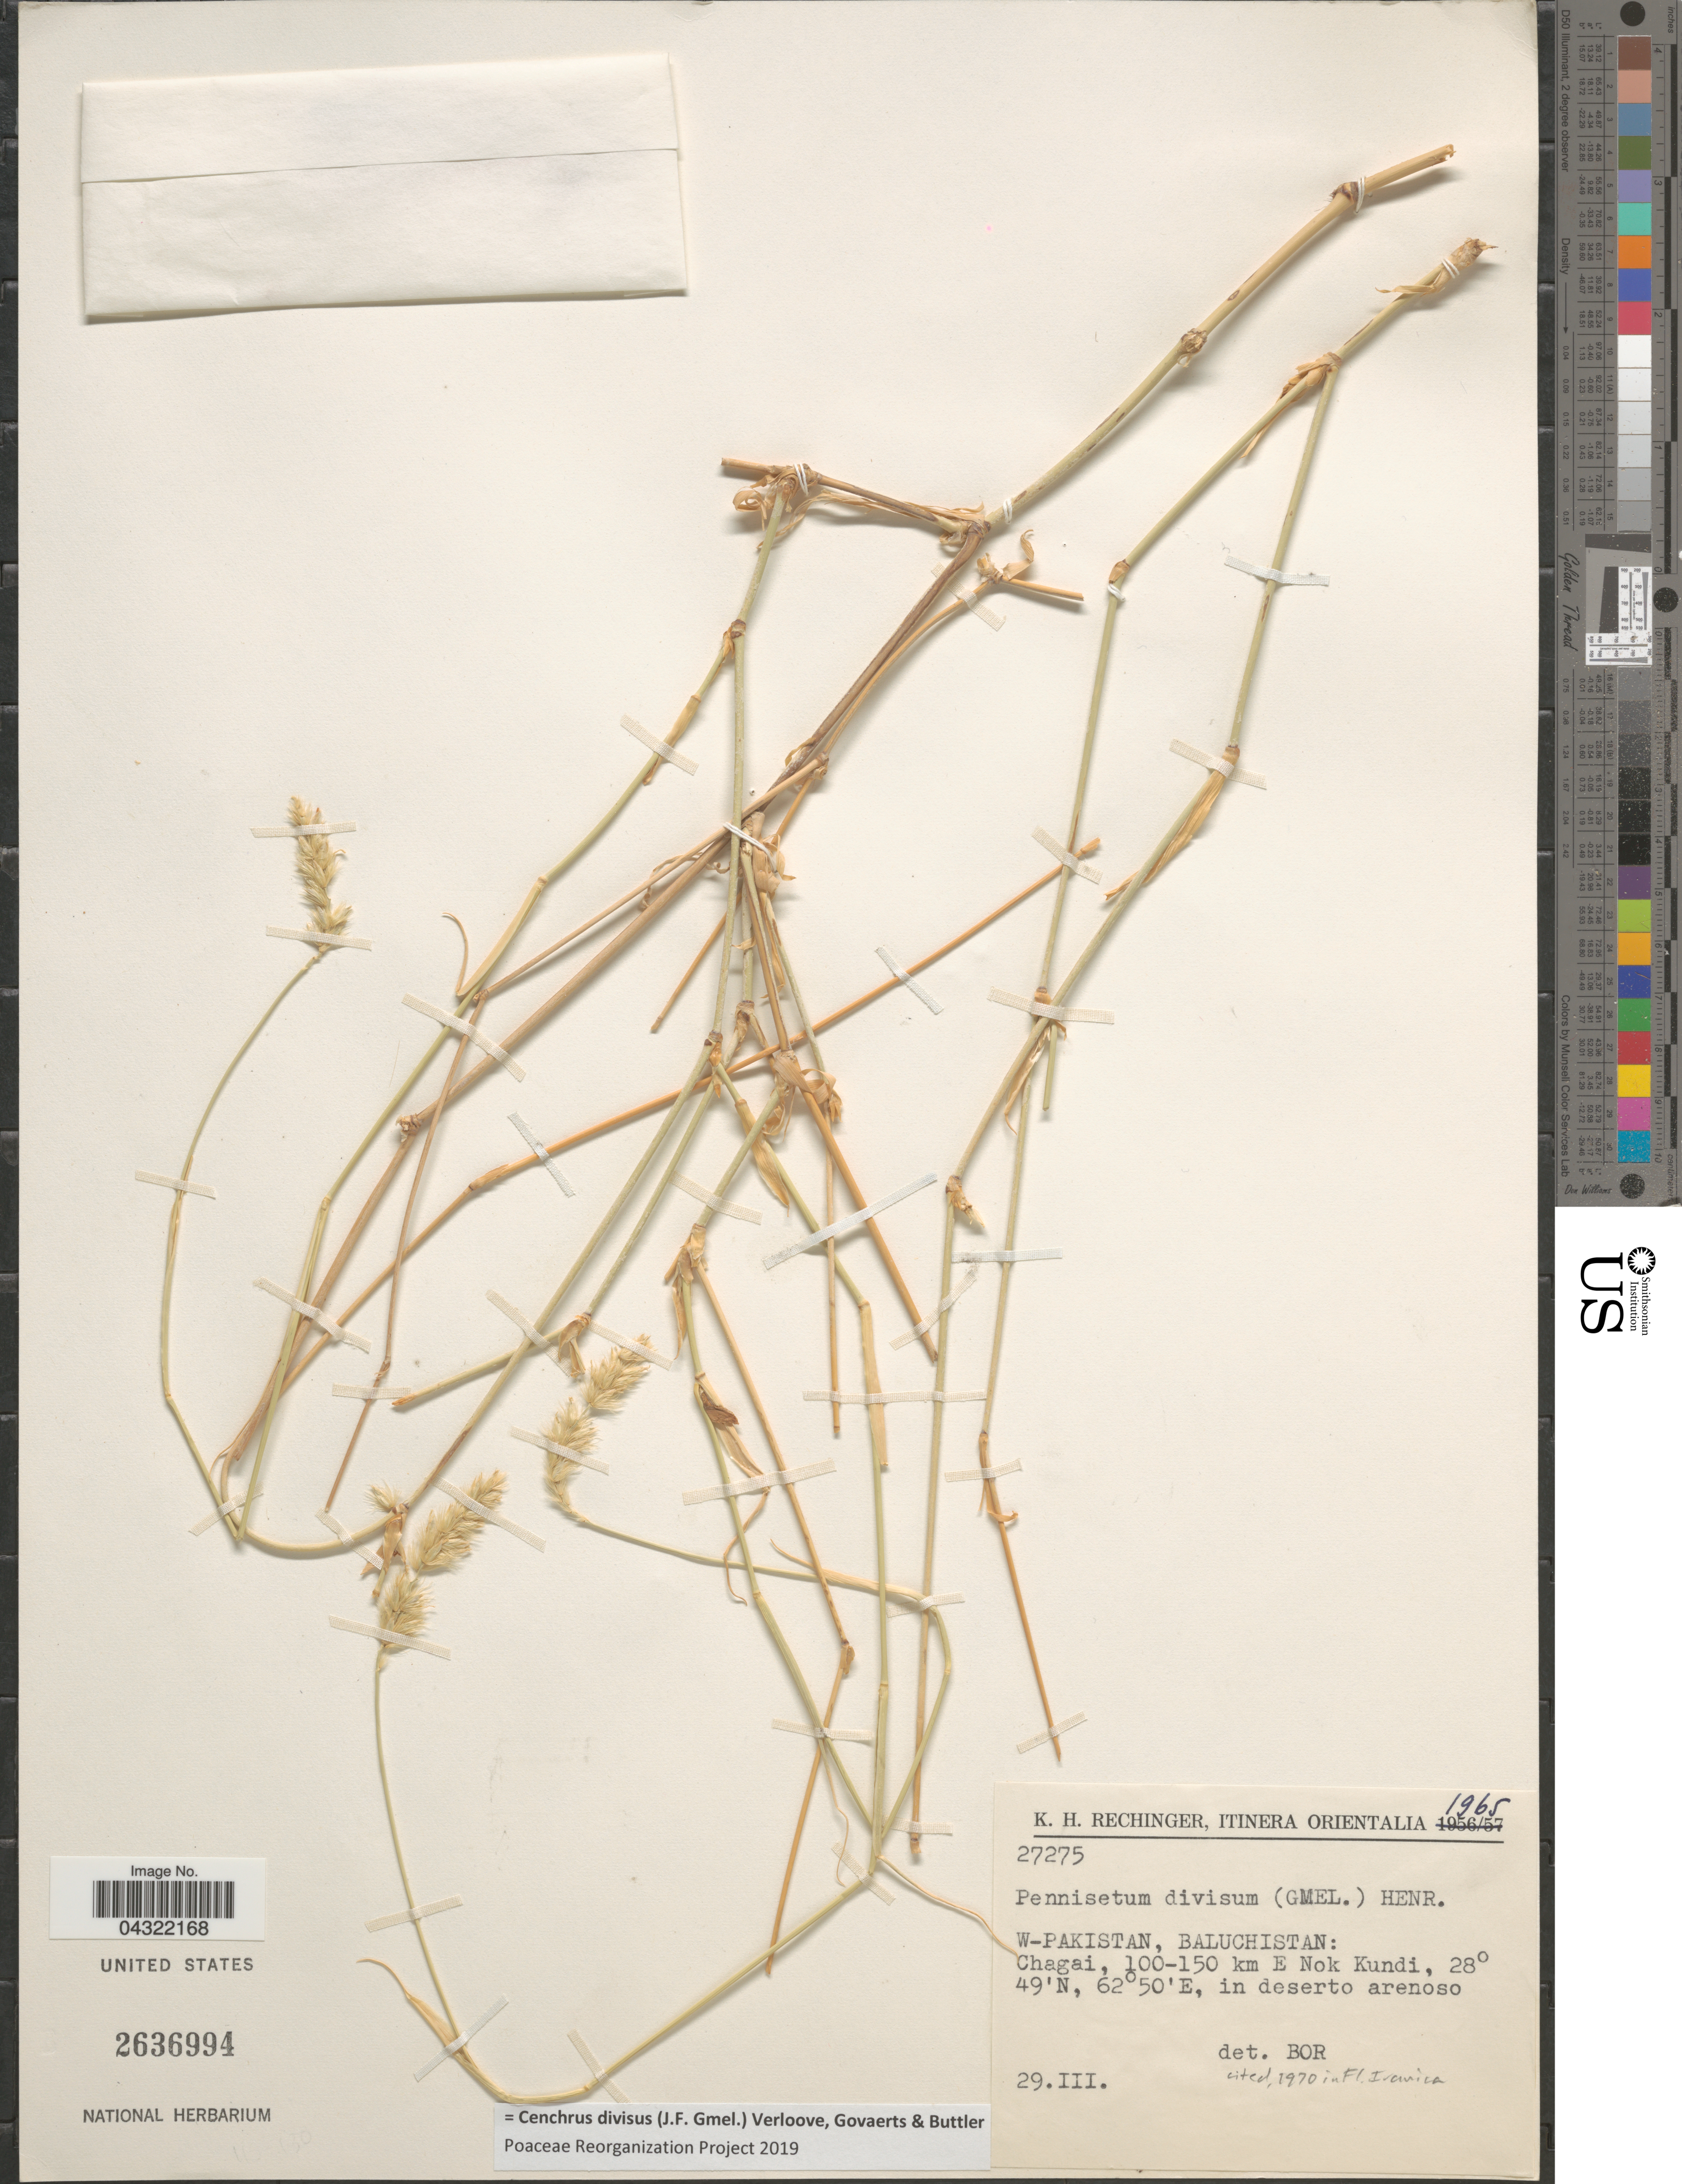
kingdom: Plantae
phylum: Tracheophyta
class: Liliopsida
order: Poales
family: Poaceae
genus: Cenchrus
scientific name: Cenchrus divisus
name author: (J.F. Gmel.) Verloove et al.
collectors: K. H. Rechinger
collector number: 27275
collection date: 1965-03-29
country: Pakistan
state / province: Balochistan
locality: Intinera Orientalia 1965. W-Pakistan, Baluchistan: Chagai, 100-150 km E Nok Kundi, in deserto arenoso.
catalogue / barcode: US 2636994